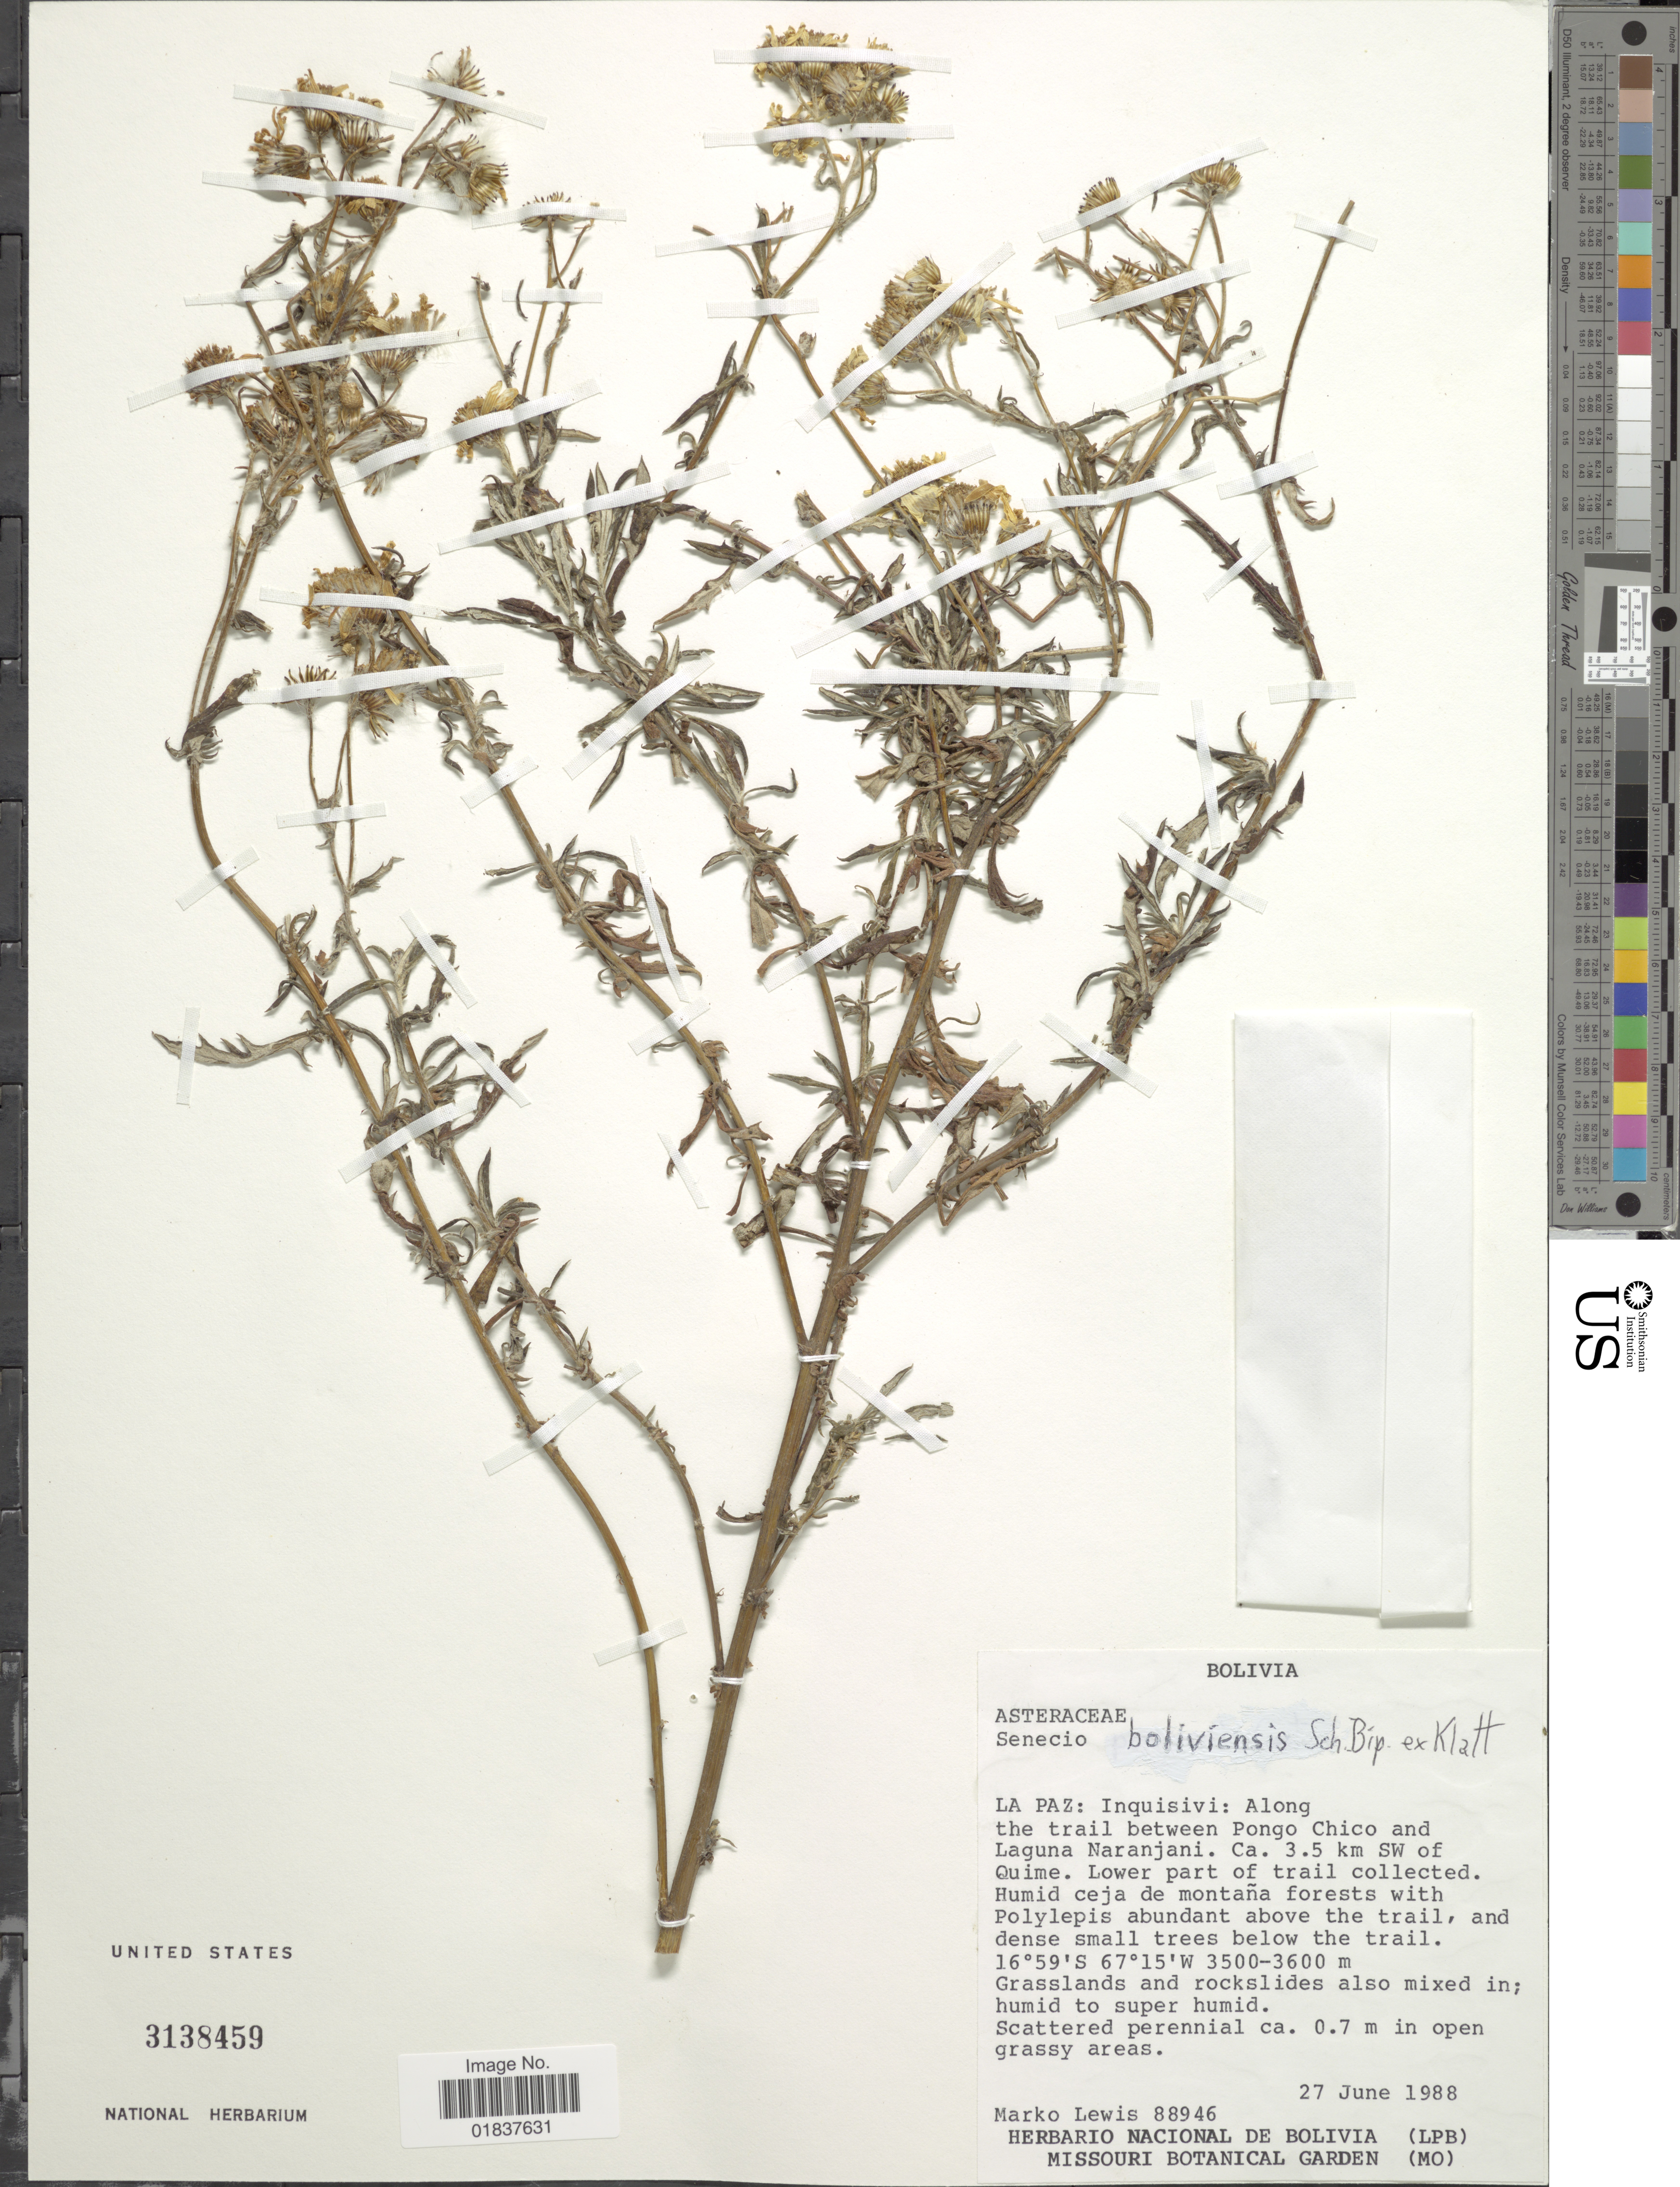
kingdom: Plantae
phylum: Tracheophyta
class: Magnoliopsida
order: Asterales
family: Asteraceae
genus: Senecio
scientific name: Senecio cochabambensis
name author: Cabrera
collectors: M. A. Lewis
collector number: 88946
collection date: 1988-06-27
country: Bolivia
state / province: La Paz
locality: Inquisivi, along the trail between Pongo Chico and Laguna Naranjani, ca 3.5 km SW of Quime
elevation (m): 3500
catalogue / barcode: US 3138459